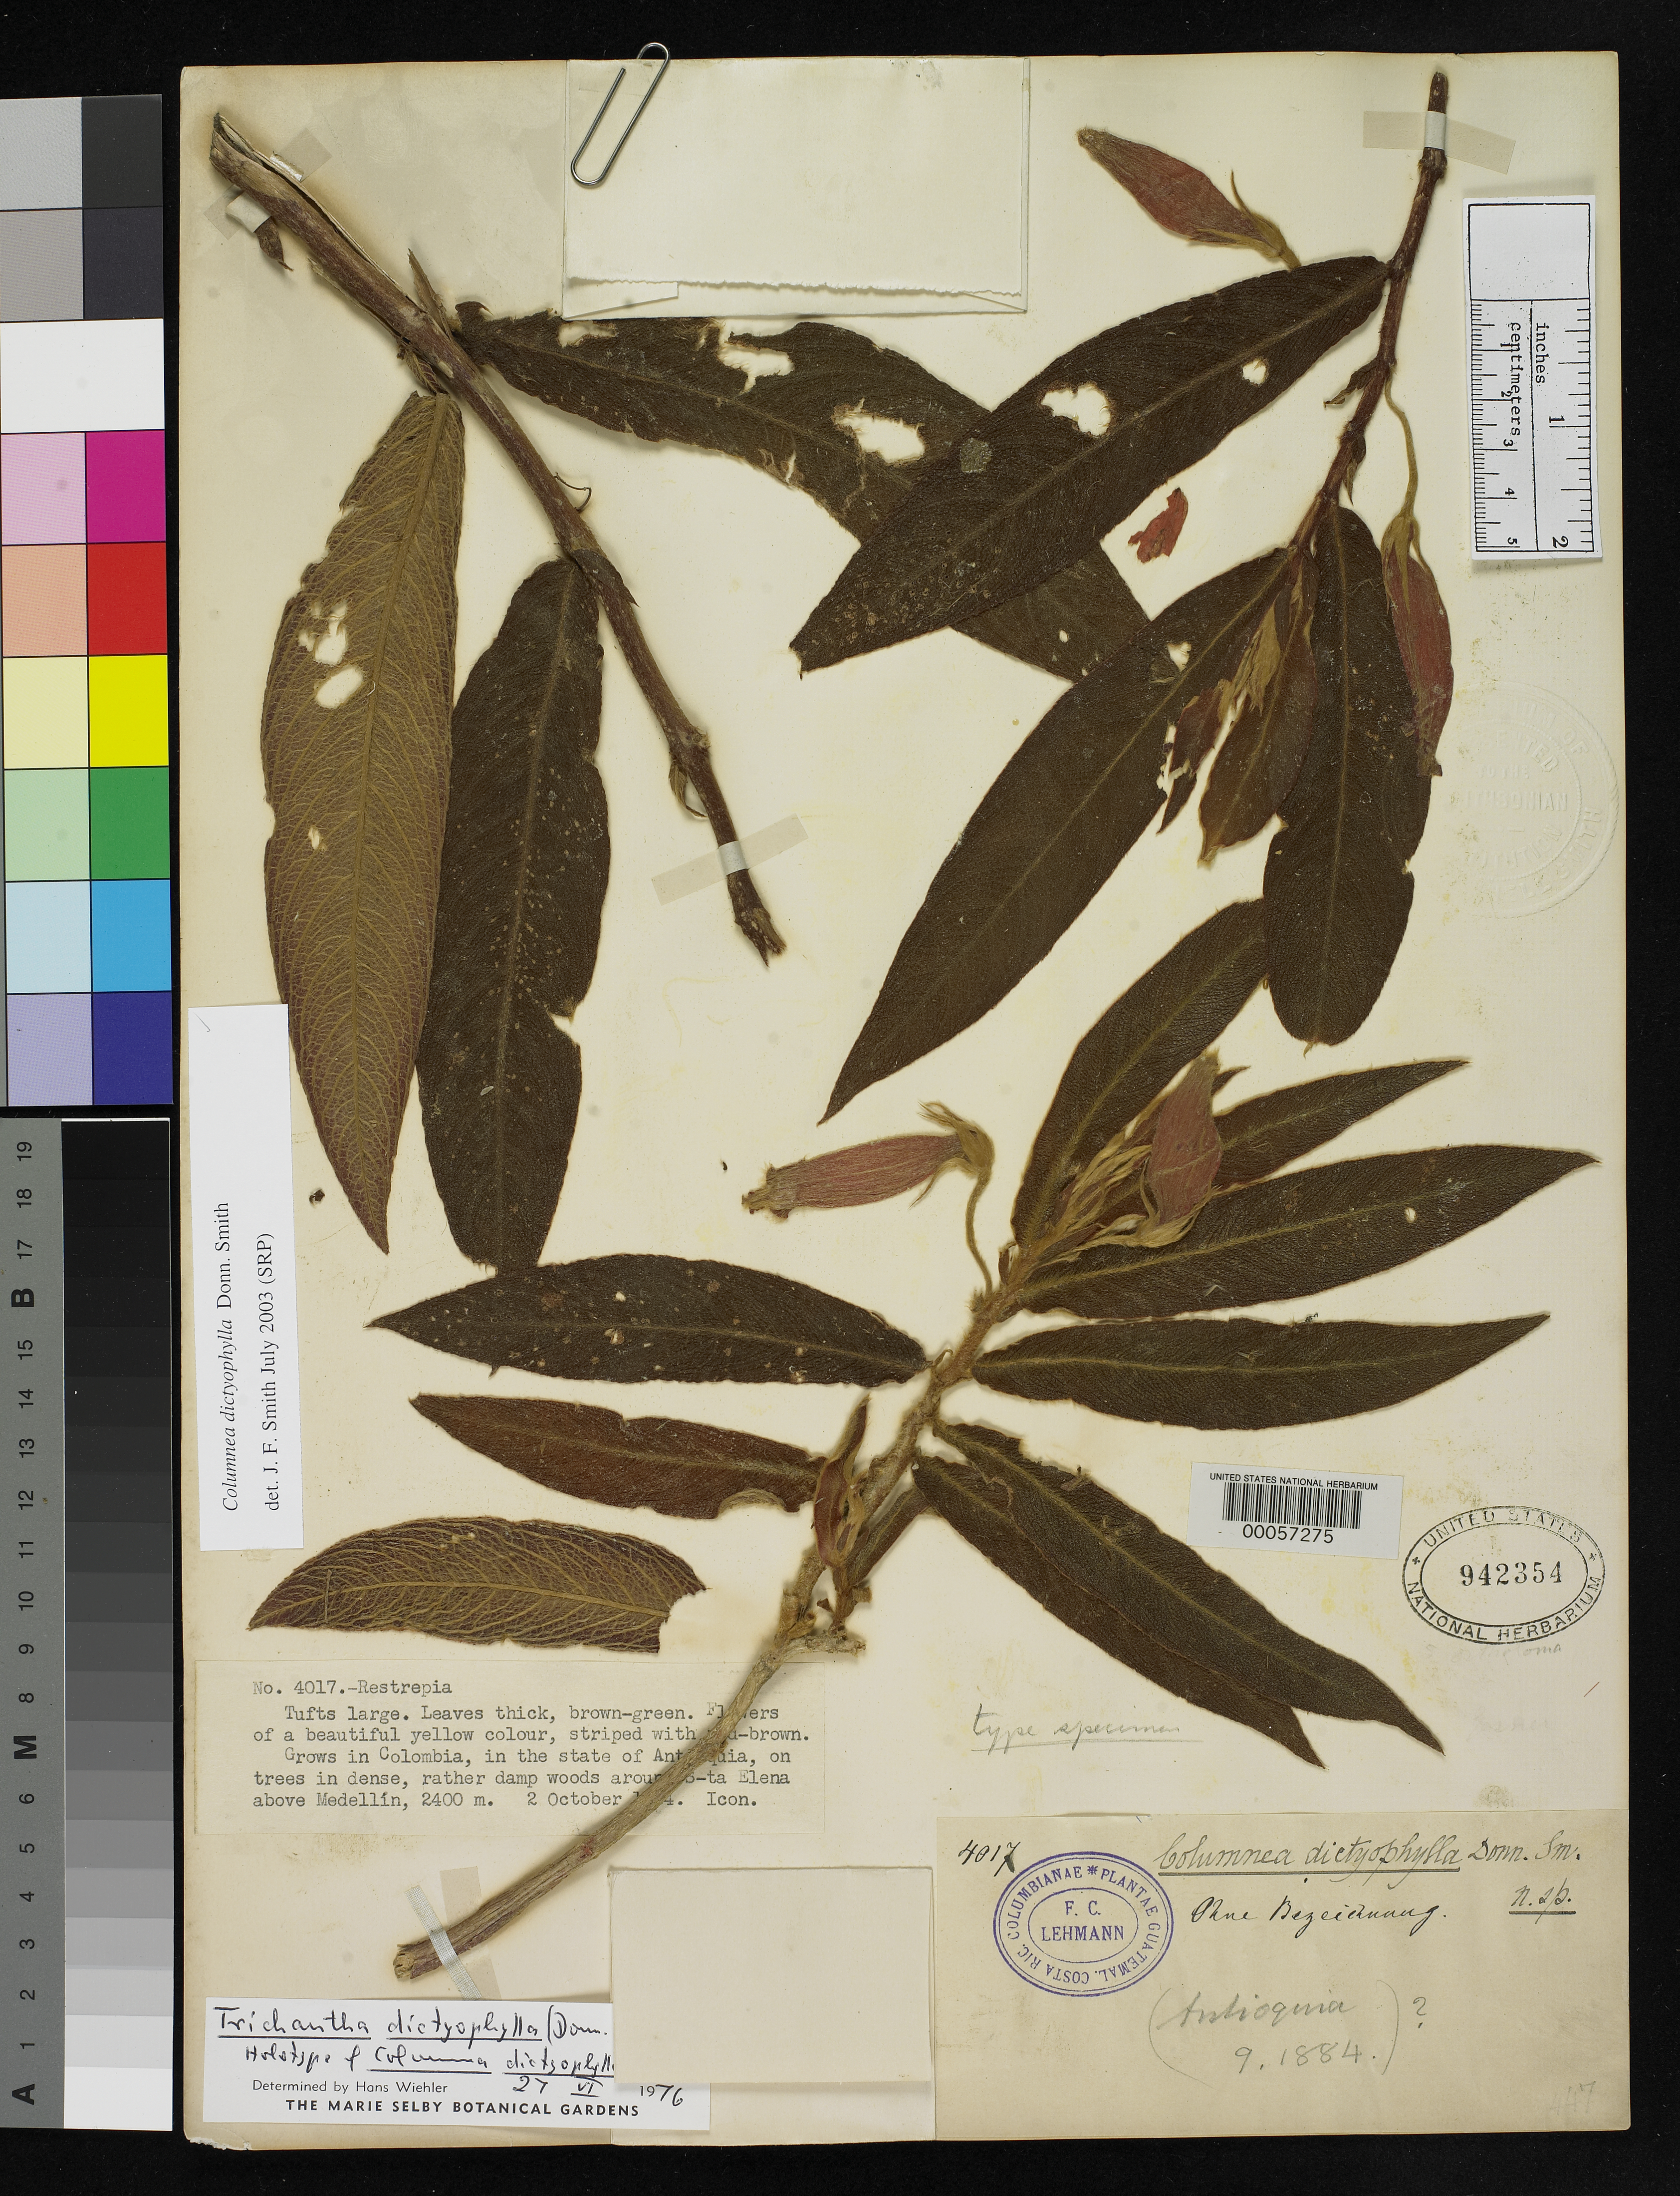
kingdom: Plantae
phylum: Tracheophyta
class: Magnoliopsida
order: Lamiales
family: Gesneriaceae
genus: Columnea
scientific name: Columnea dictyophylla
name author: Donn. Sm.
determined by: Smith, J. F.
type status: Holotype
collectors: F. C. Lehmann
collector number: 4017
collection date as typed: Sep 1884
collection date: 1884-09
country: Colombia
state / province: Antioquia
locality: Ohne Bezeichnung" [handwritten label]. "…on trees in dense, rather damp woods around S-ta Elena above Medellín, 2400 m." [typed label, apparently not original]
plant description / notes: Date Sept. 1884 acc. to protologue. Handwritten annotation (in pencil), "(Antioquia 9. 1884)?" Typed label, 2 October 1884.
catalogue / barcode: US 942354